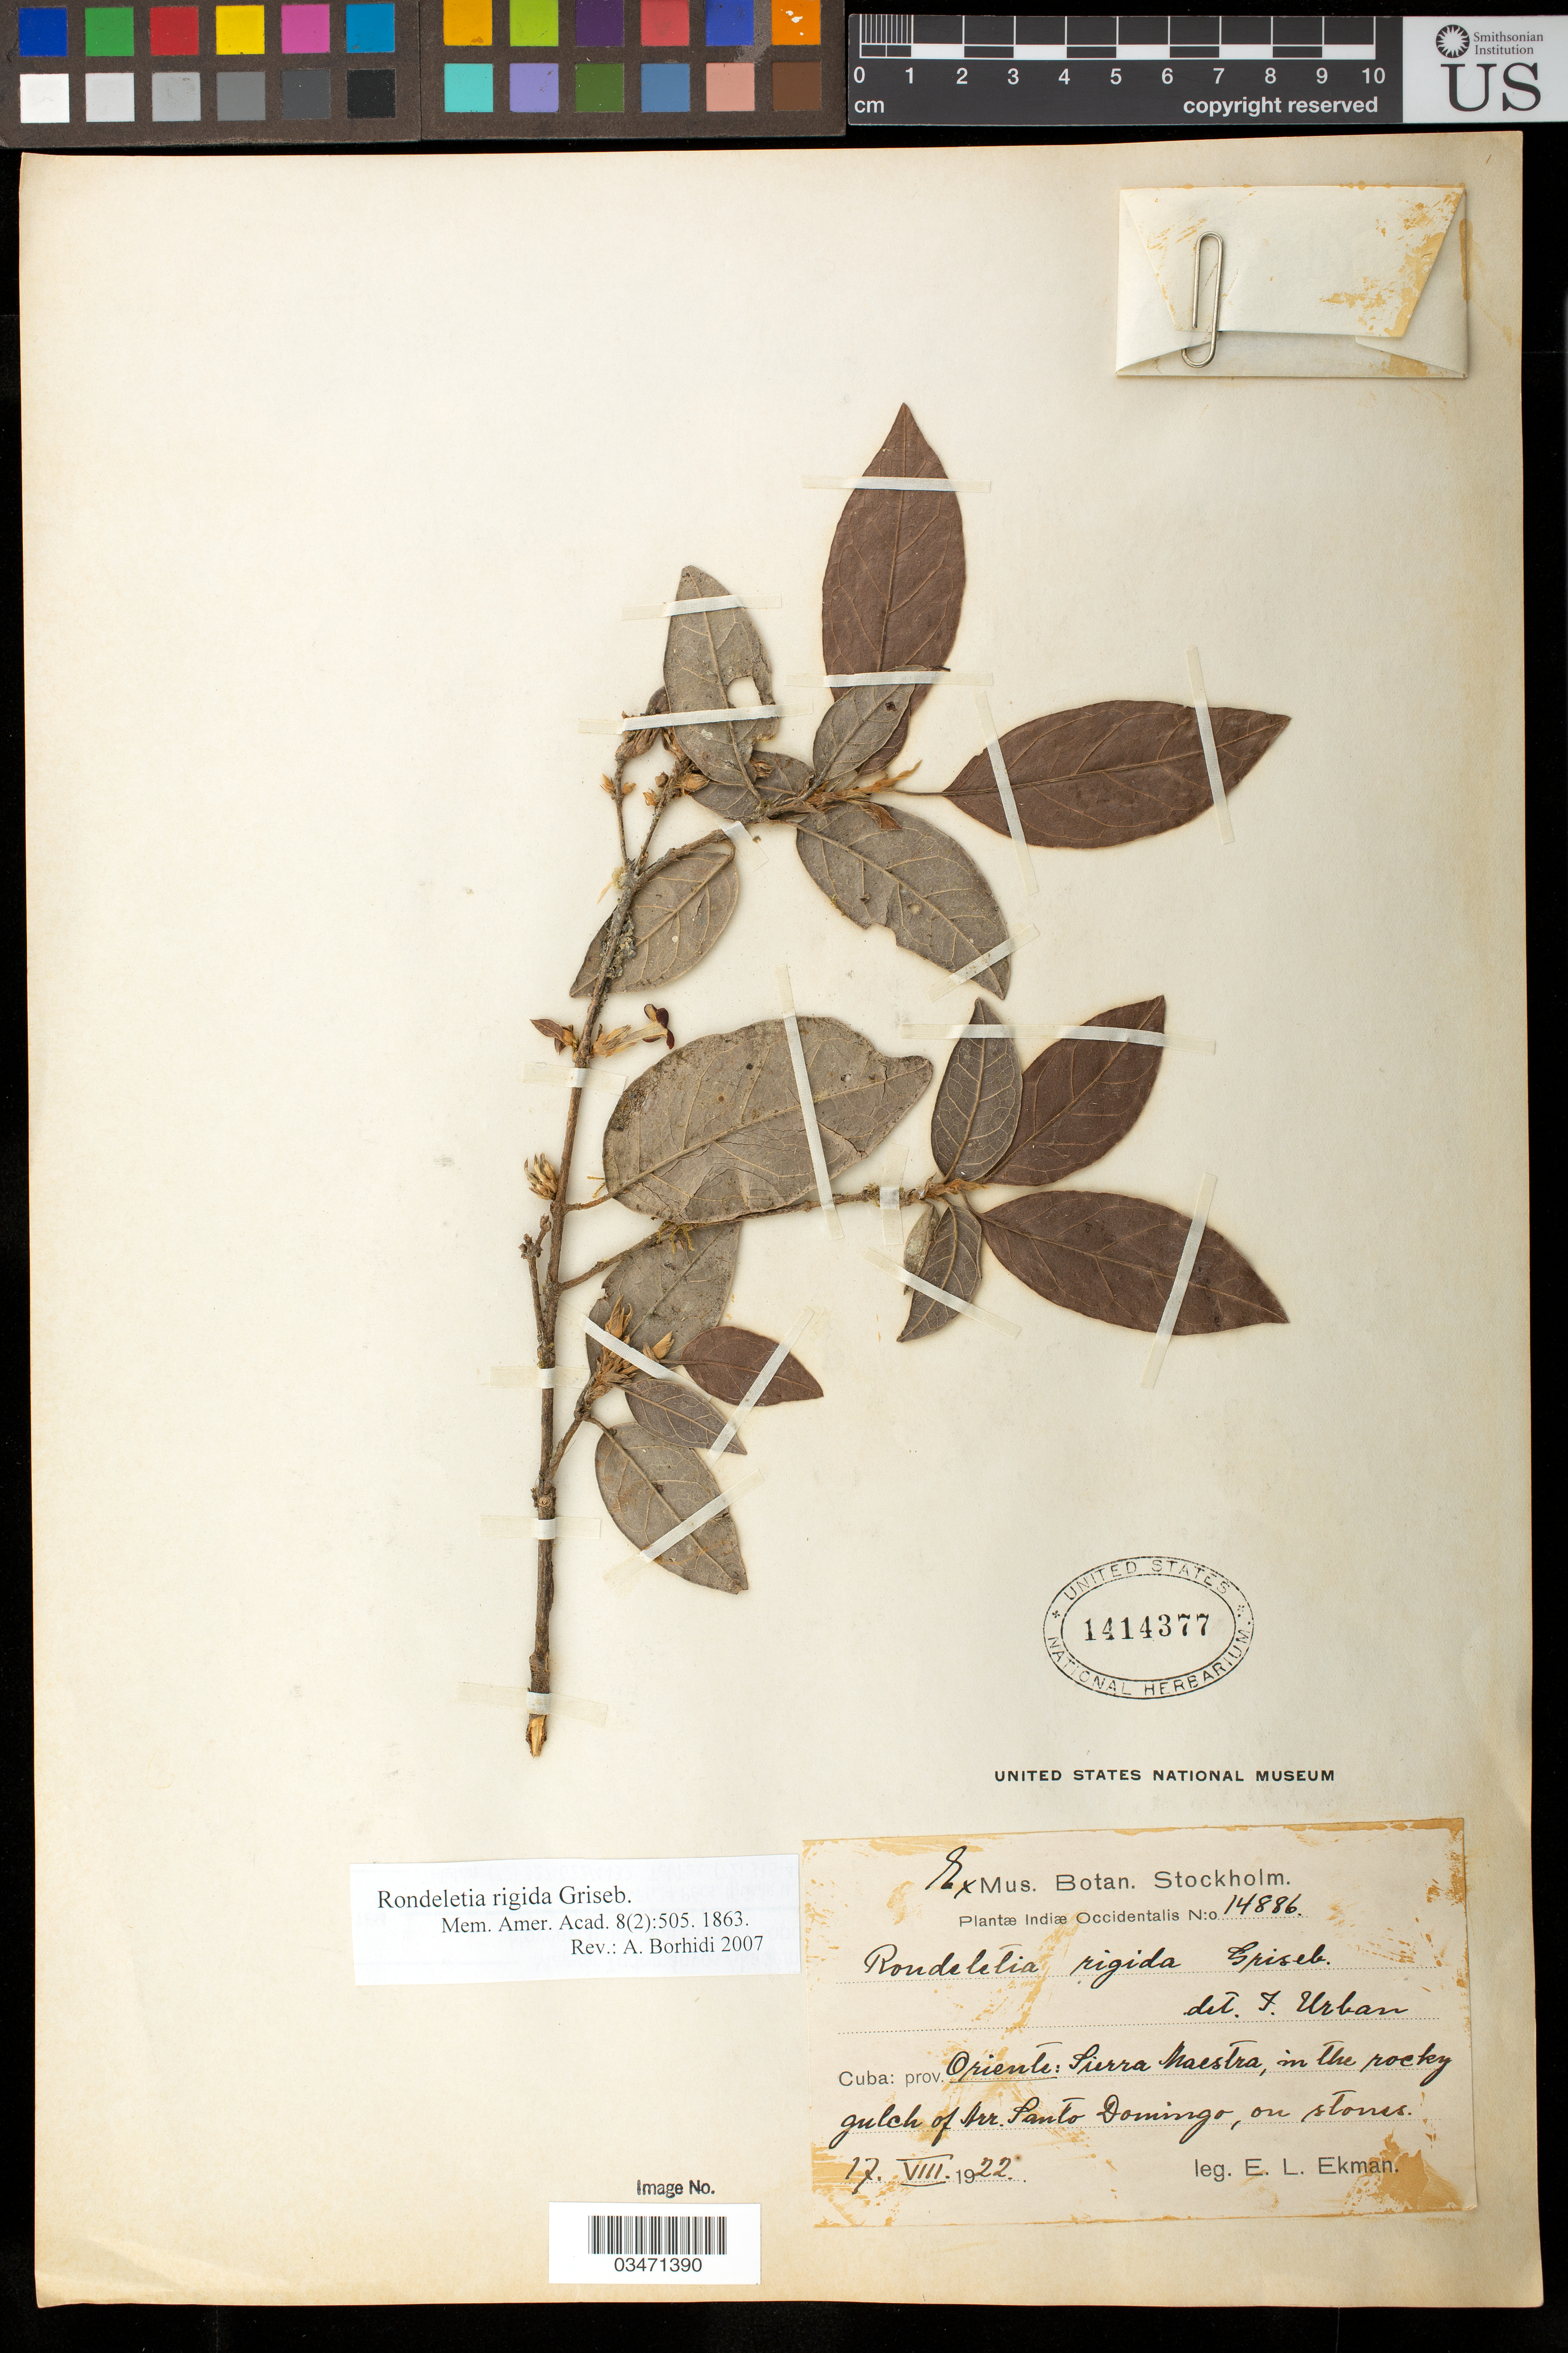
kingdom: Plantae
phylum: Tracheophyta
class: Magnoliopsida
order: Gentianales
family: Rubiaceae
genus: Rondeletia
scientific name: Rondeletia rigida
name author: Griseb.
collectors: E. L. Ekman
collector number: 14886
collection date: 1922-08-17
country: Cuba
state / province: Oriente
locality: Sierra Maestra, Santo Domingo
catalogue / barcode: US 1414377